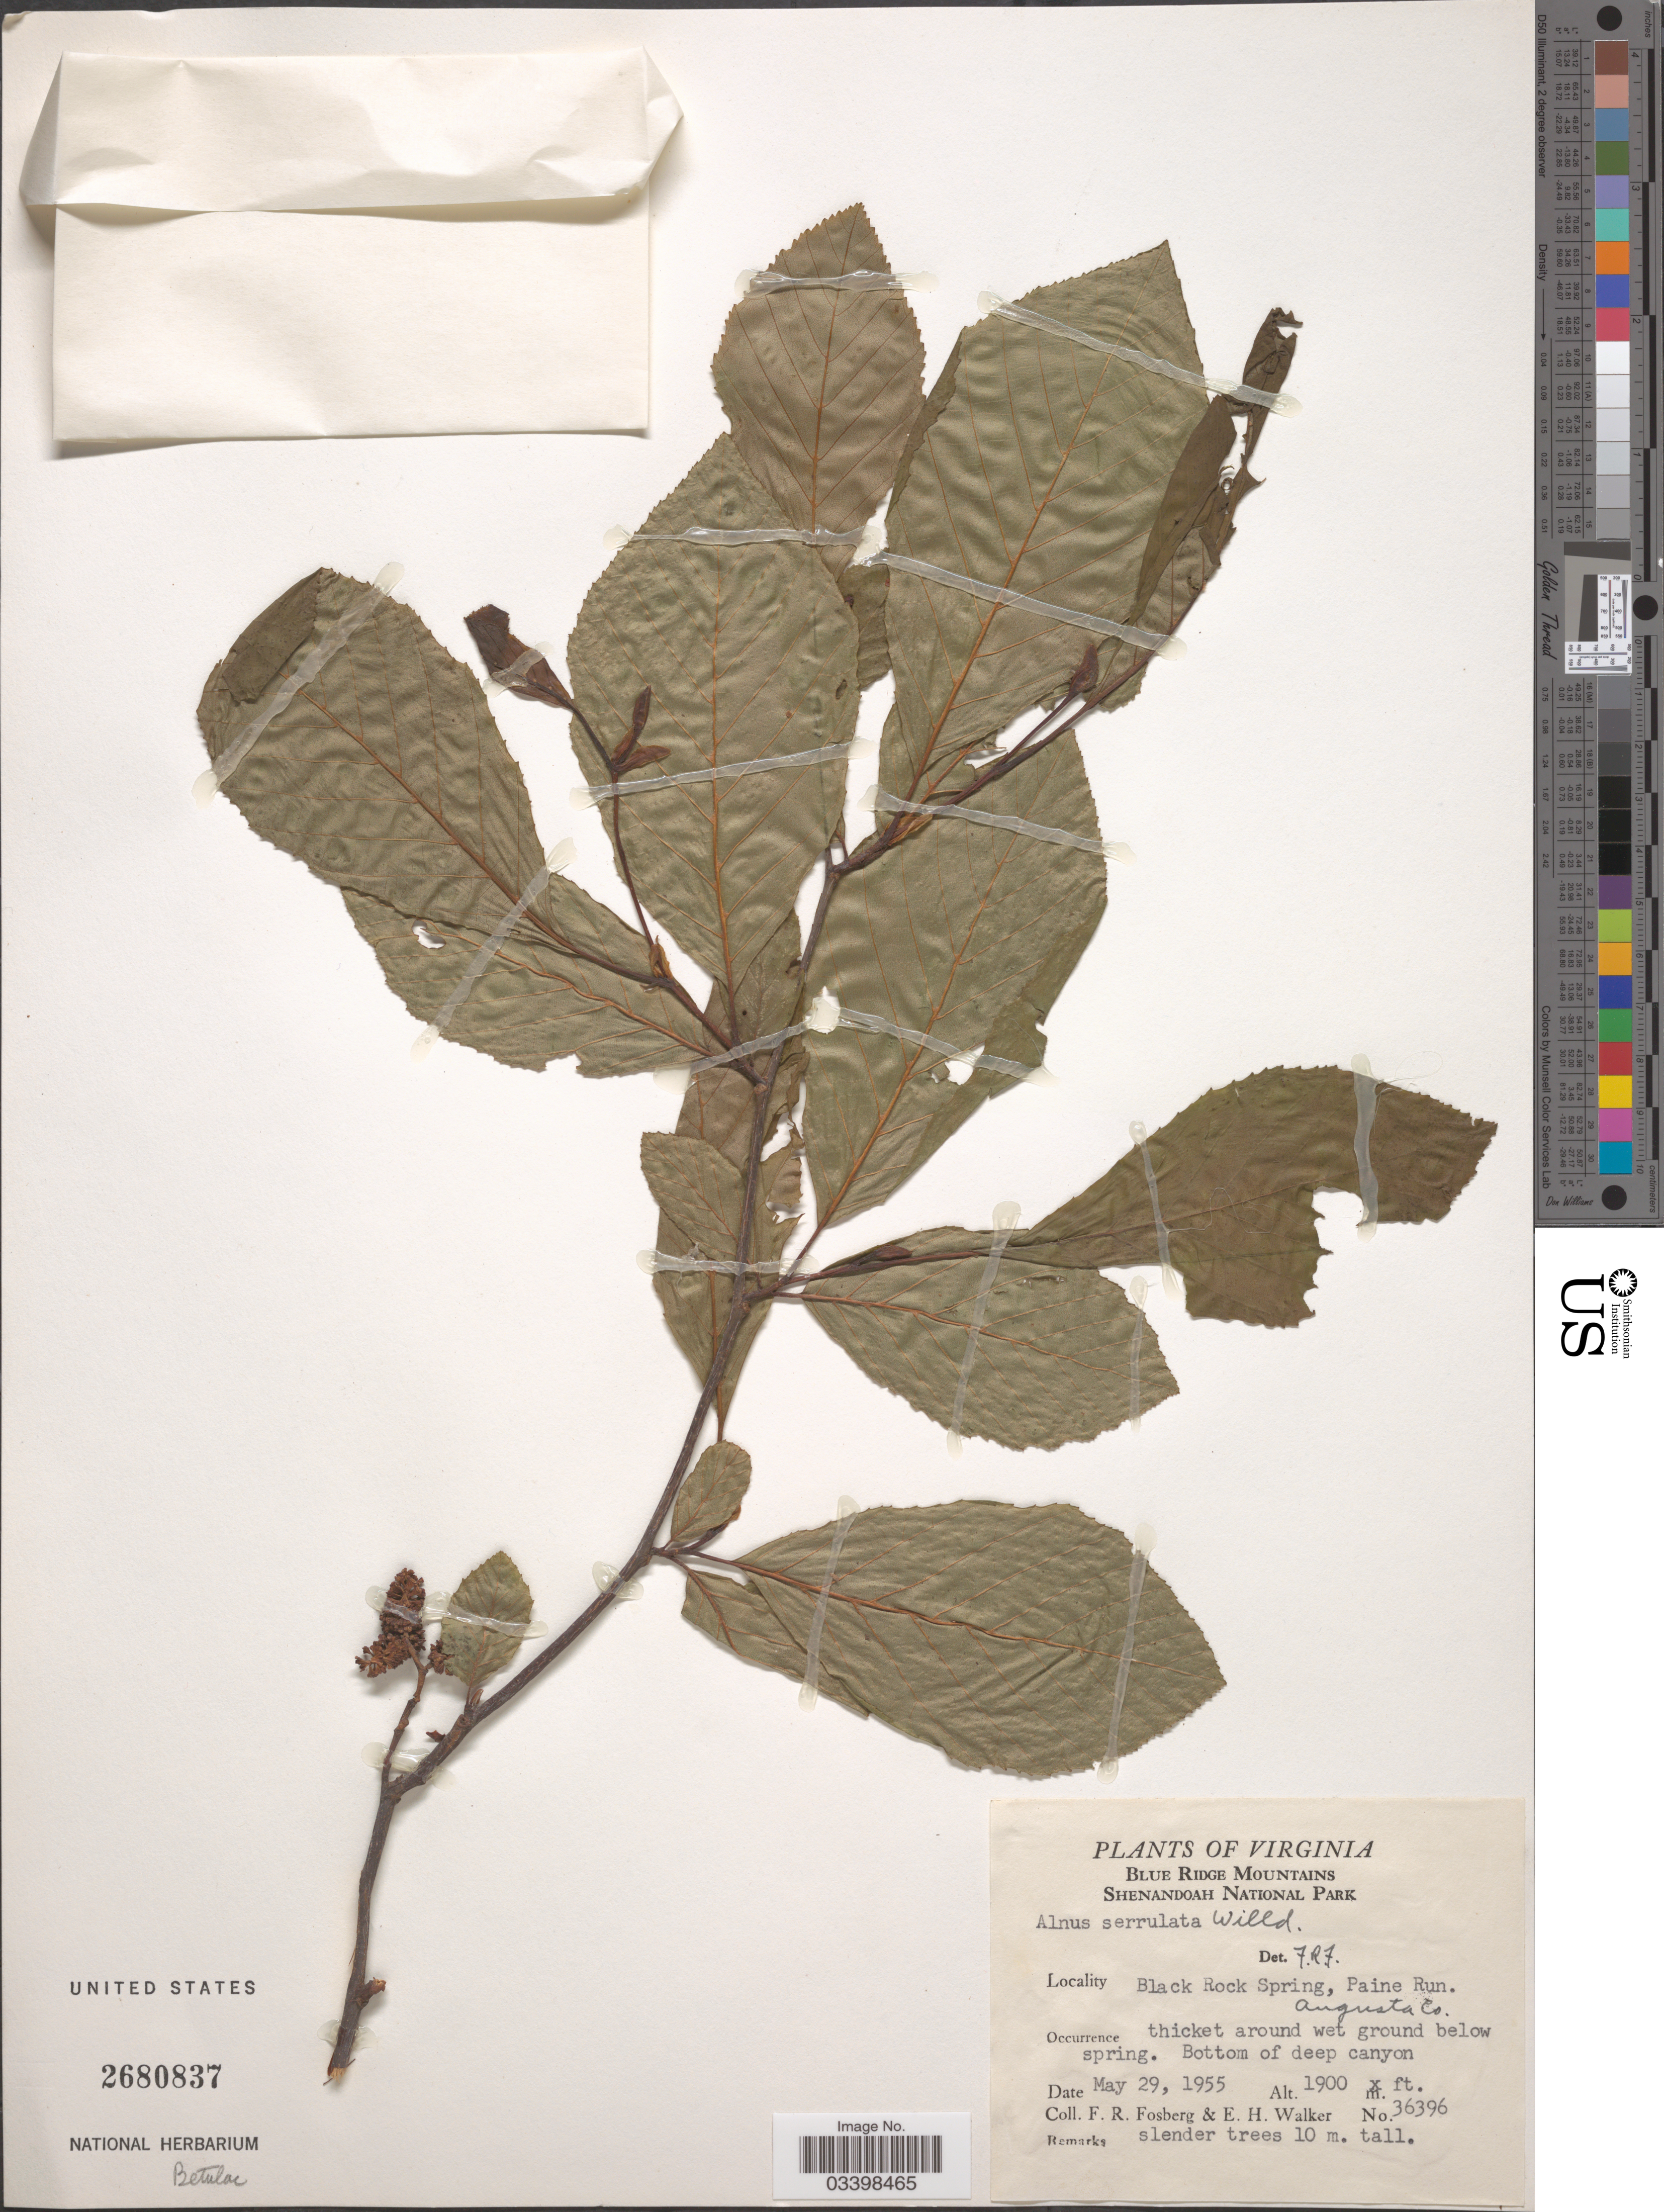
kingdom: Plantae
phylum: Tracheophyta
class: Magnoliopsida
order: Fagales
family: Betulaceae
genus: Alnus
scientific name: Alnus serrulata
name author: (Aiton) Willd.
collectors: F. R. Fosberg & E. H. Walker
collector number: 36396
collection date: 1955-05-29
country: United States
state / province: Virginia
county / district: Augusta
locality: Blue Ridge Mountains. Shenandoah National Park. Black Rock Spring, Paine Run. Augusta Co.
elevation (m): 579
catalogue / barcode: US 2680837